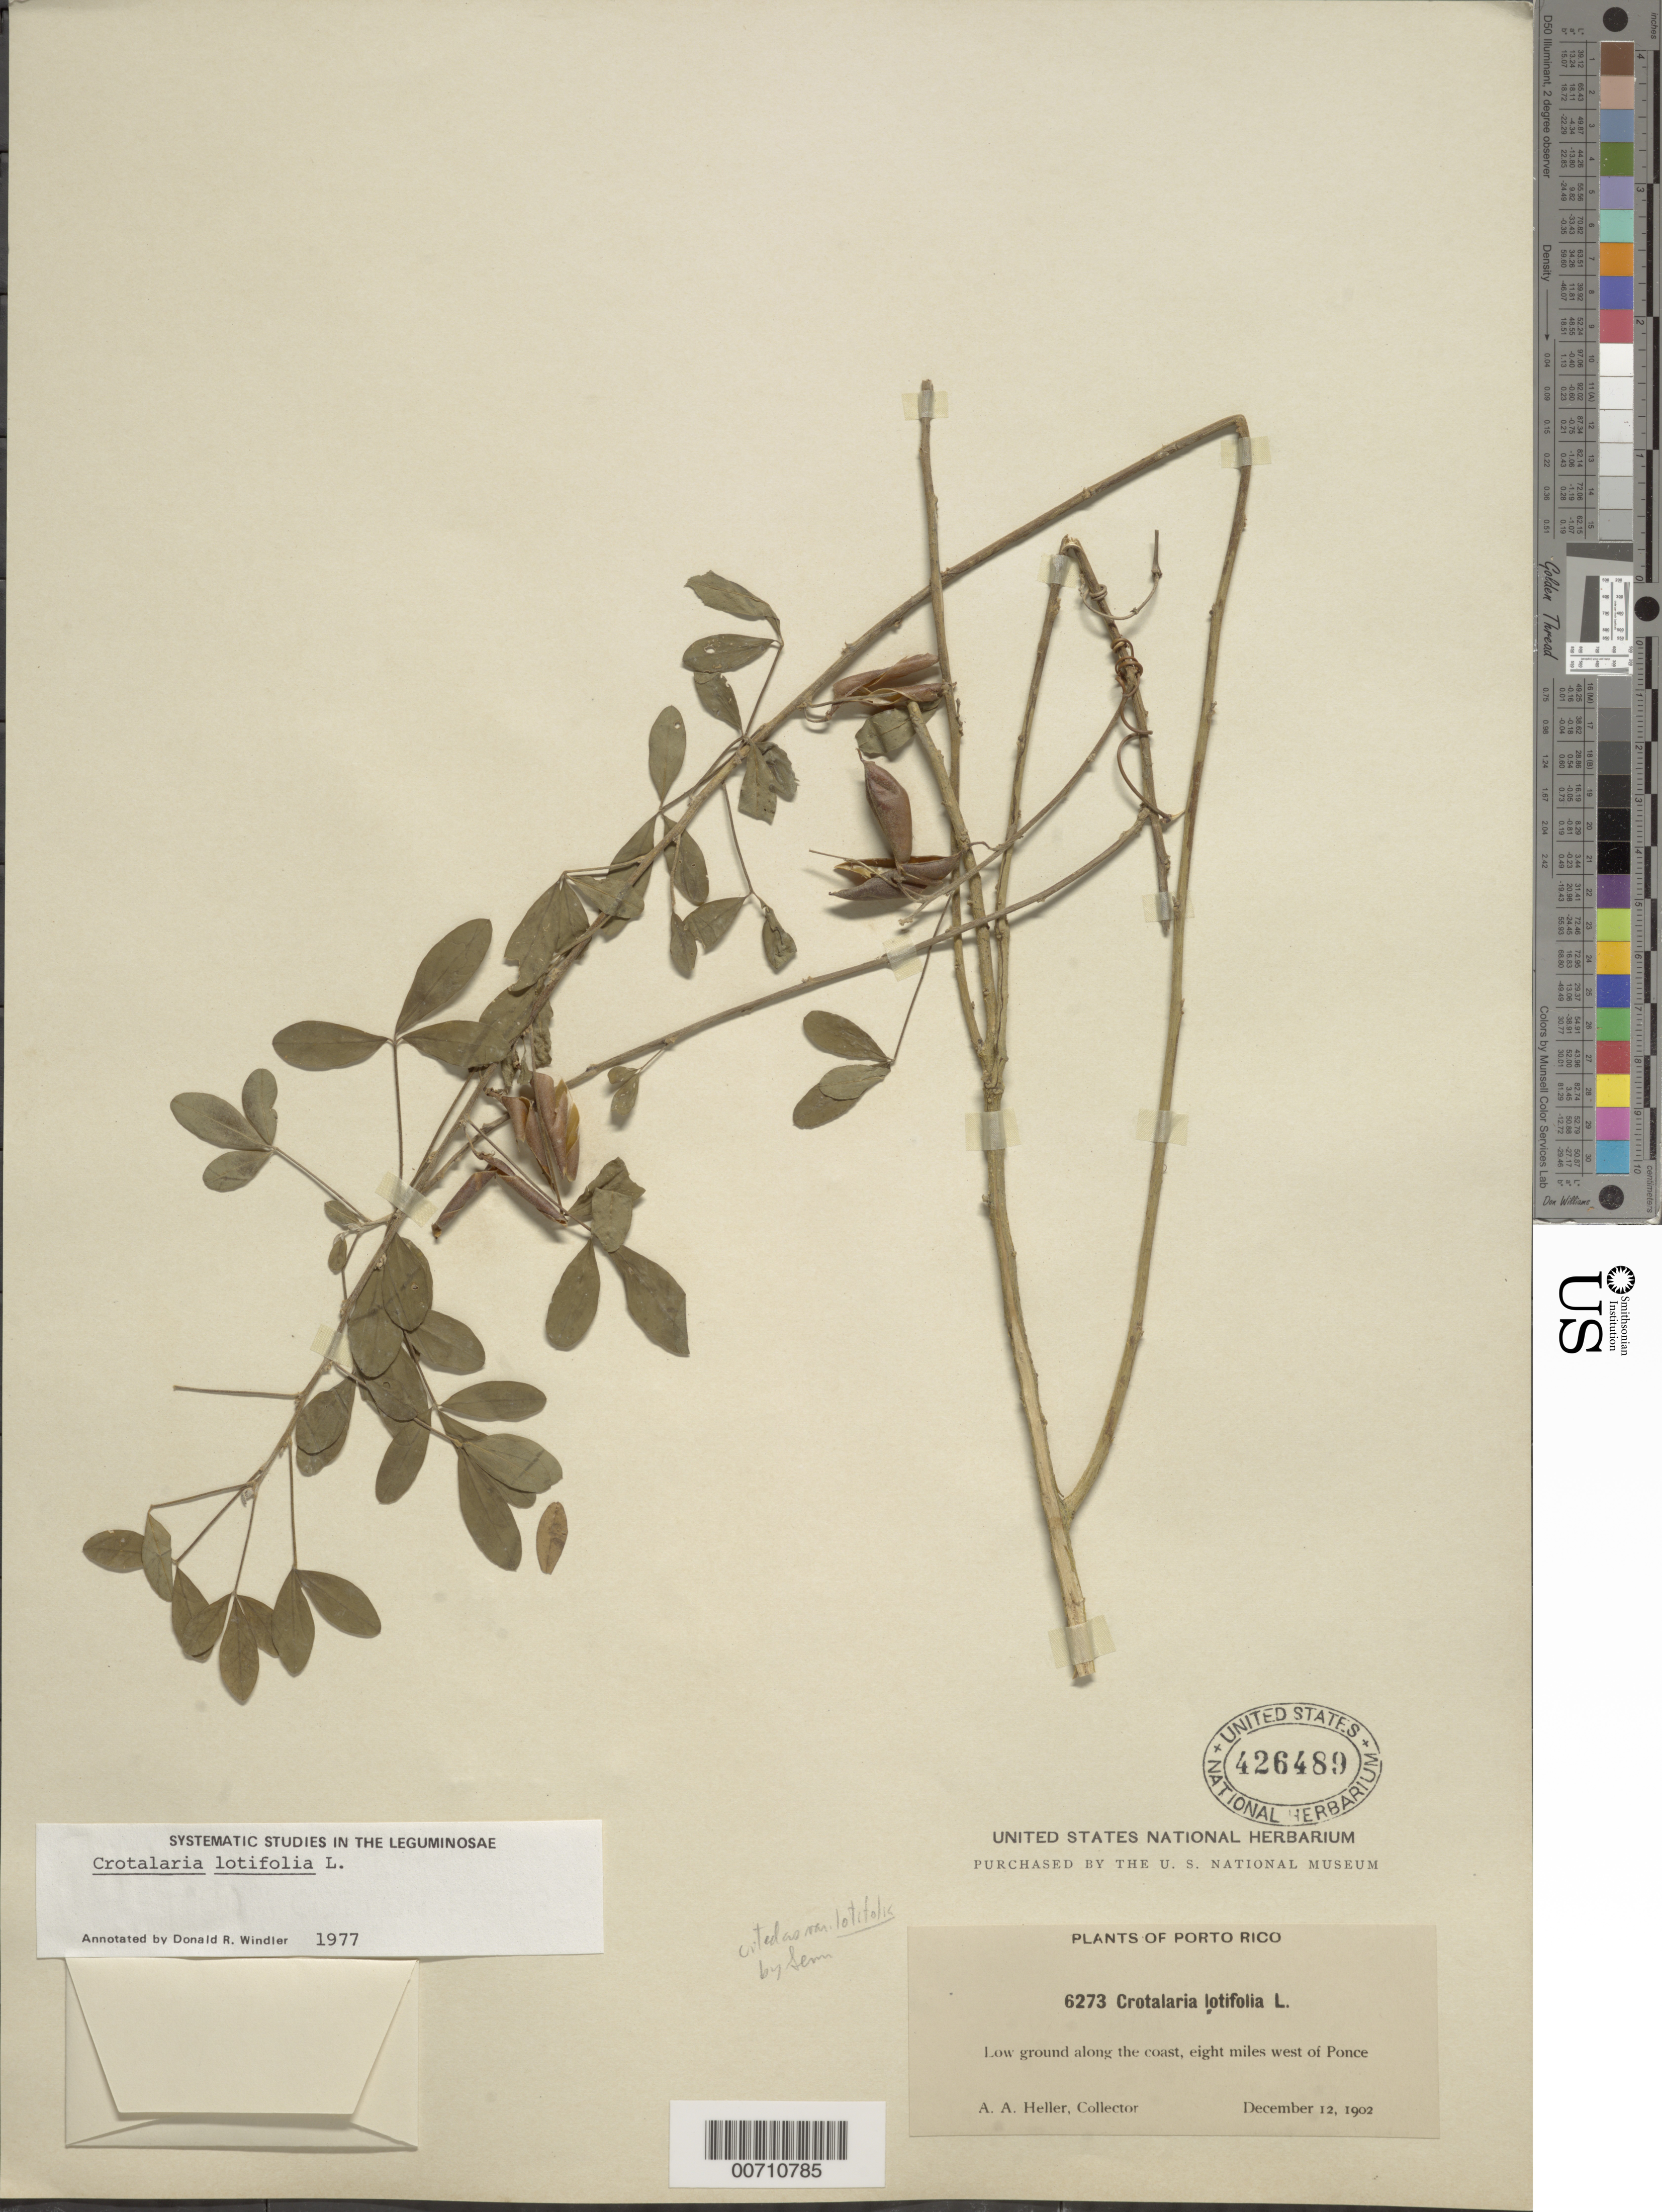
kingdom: Plantae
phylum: Tracheophyta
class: Magnoliopsida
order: Fabales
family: Fabaceae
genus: Crotalaria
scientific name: Crotalaria latifolia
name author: L.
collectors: A. A. Heller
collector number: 6273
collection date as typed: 12 Dec 1902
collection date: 1902-12-12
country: Puerto Rico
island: Greater Antilles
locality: Ponce, 8 mi W of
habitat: Low ground along coast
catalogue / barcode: US 426489